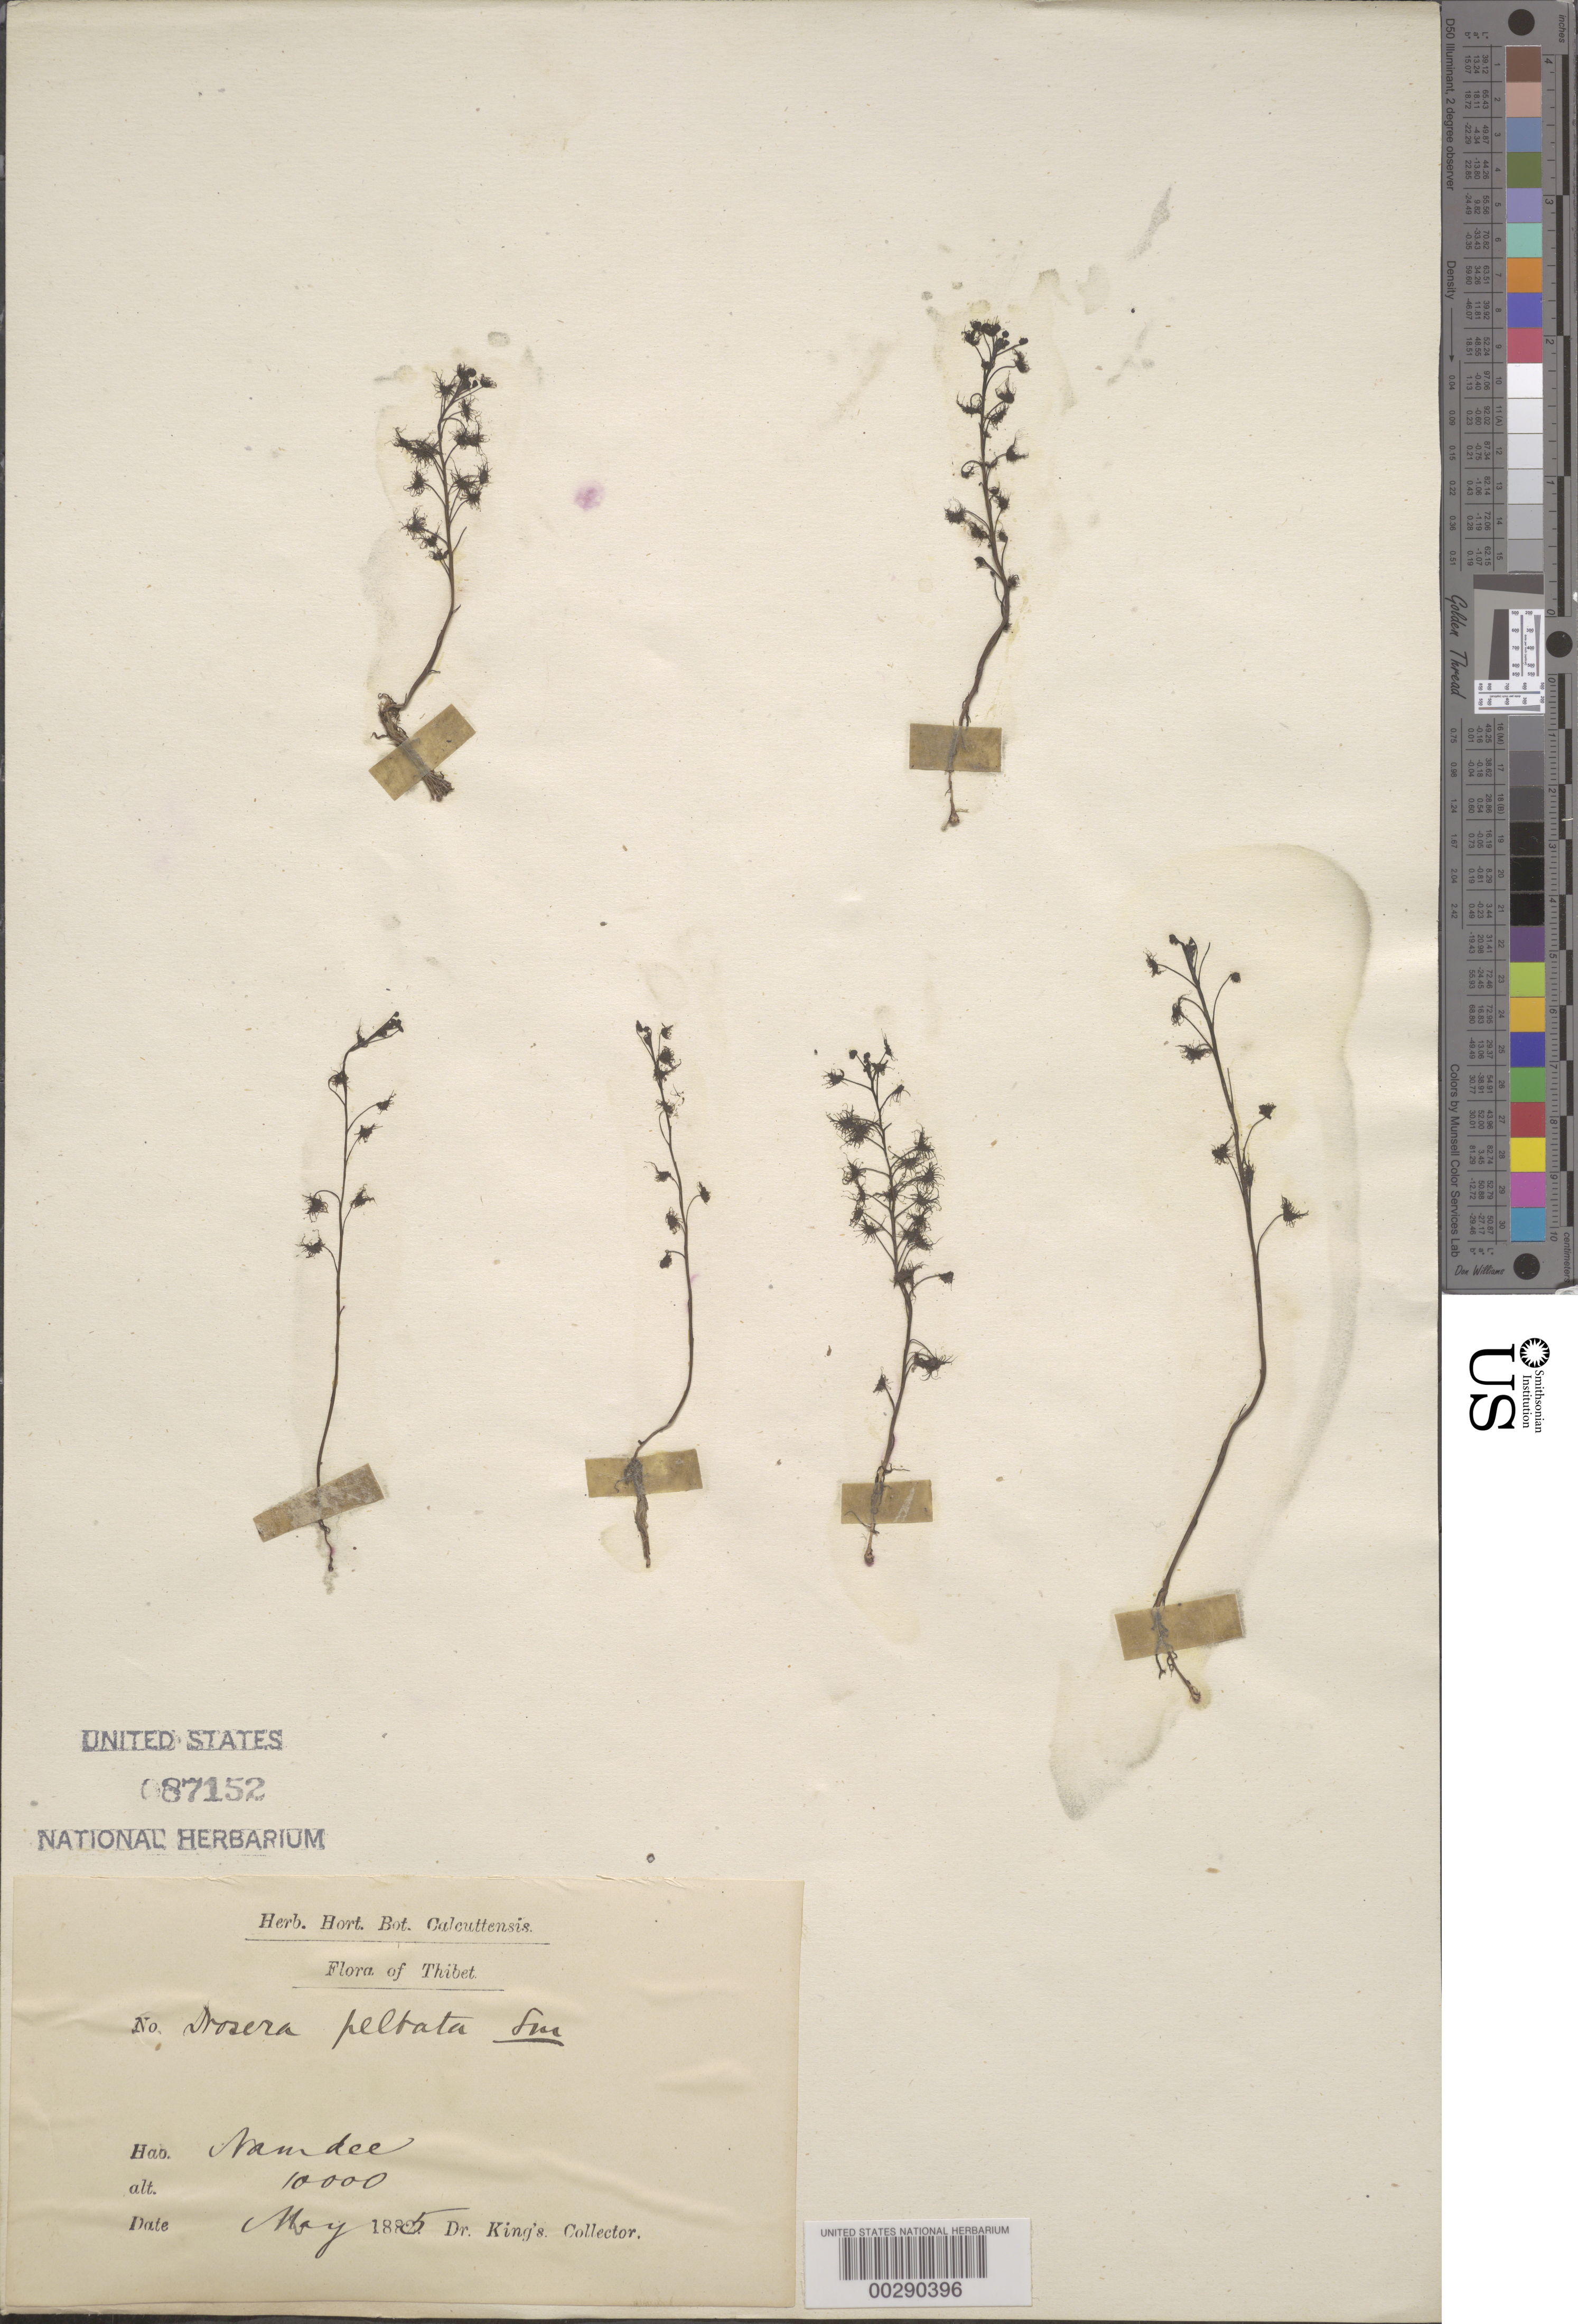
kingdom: Plantae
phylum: Tracheophyta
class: Magnoliopsida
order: Caryophyllales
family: Droseraceae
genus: Drosera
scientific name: Drosera peltata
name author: Sm. ex Willd.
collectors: Dr. King's collector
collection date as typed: May 1885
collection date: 1885-05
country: China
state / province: Xizang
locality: Namdec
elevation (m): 3048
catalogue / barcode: US 87152